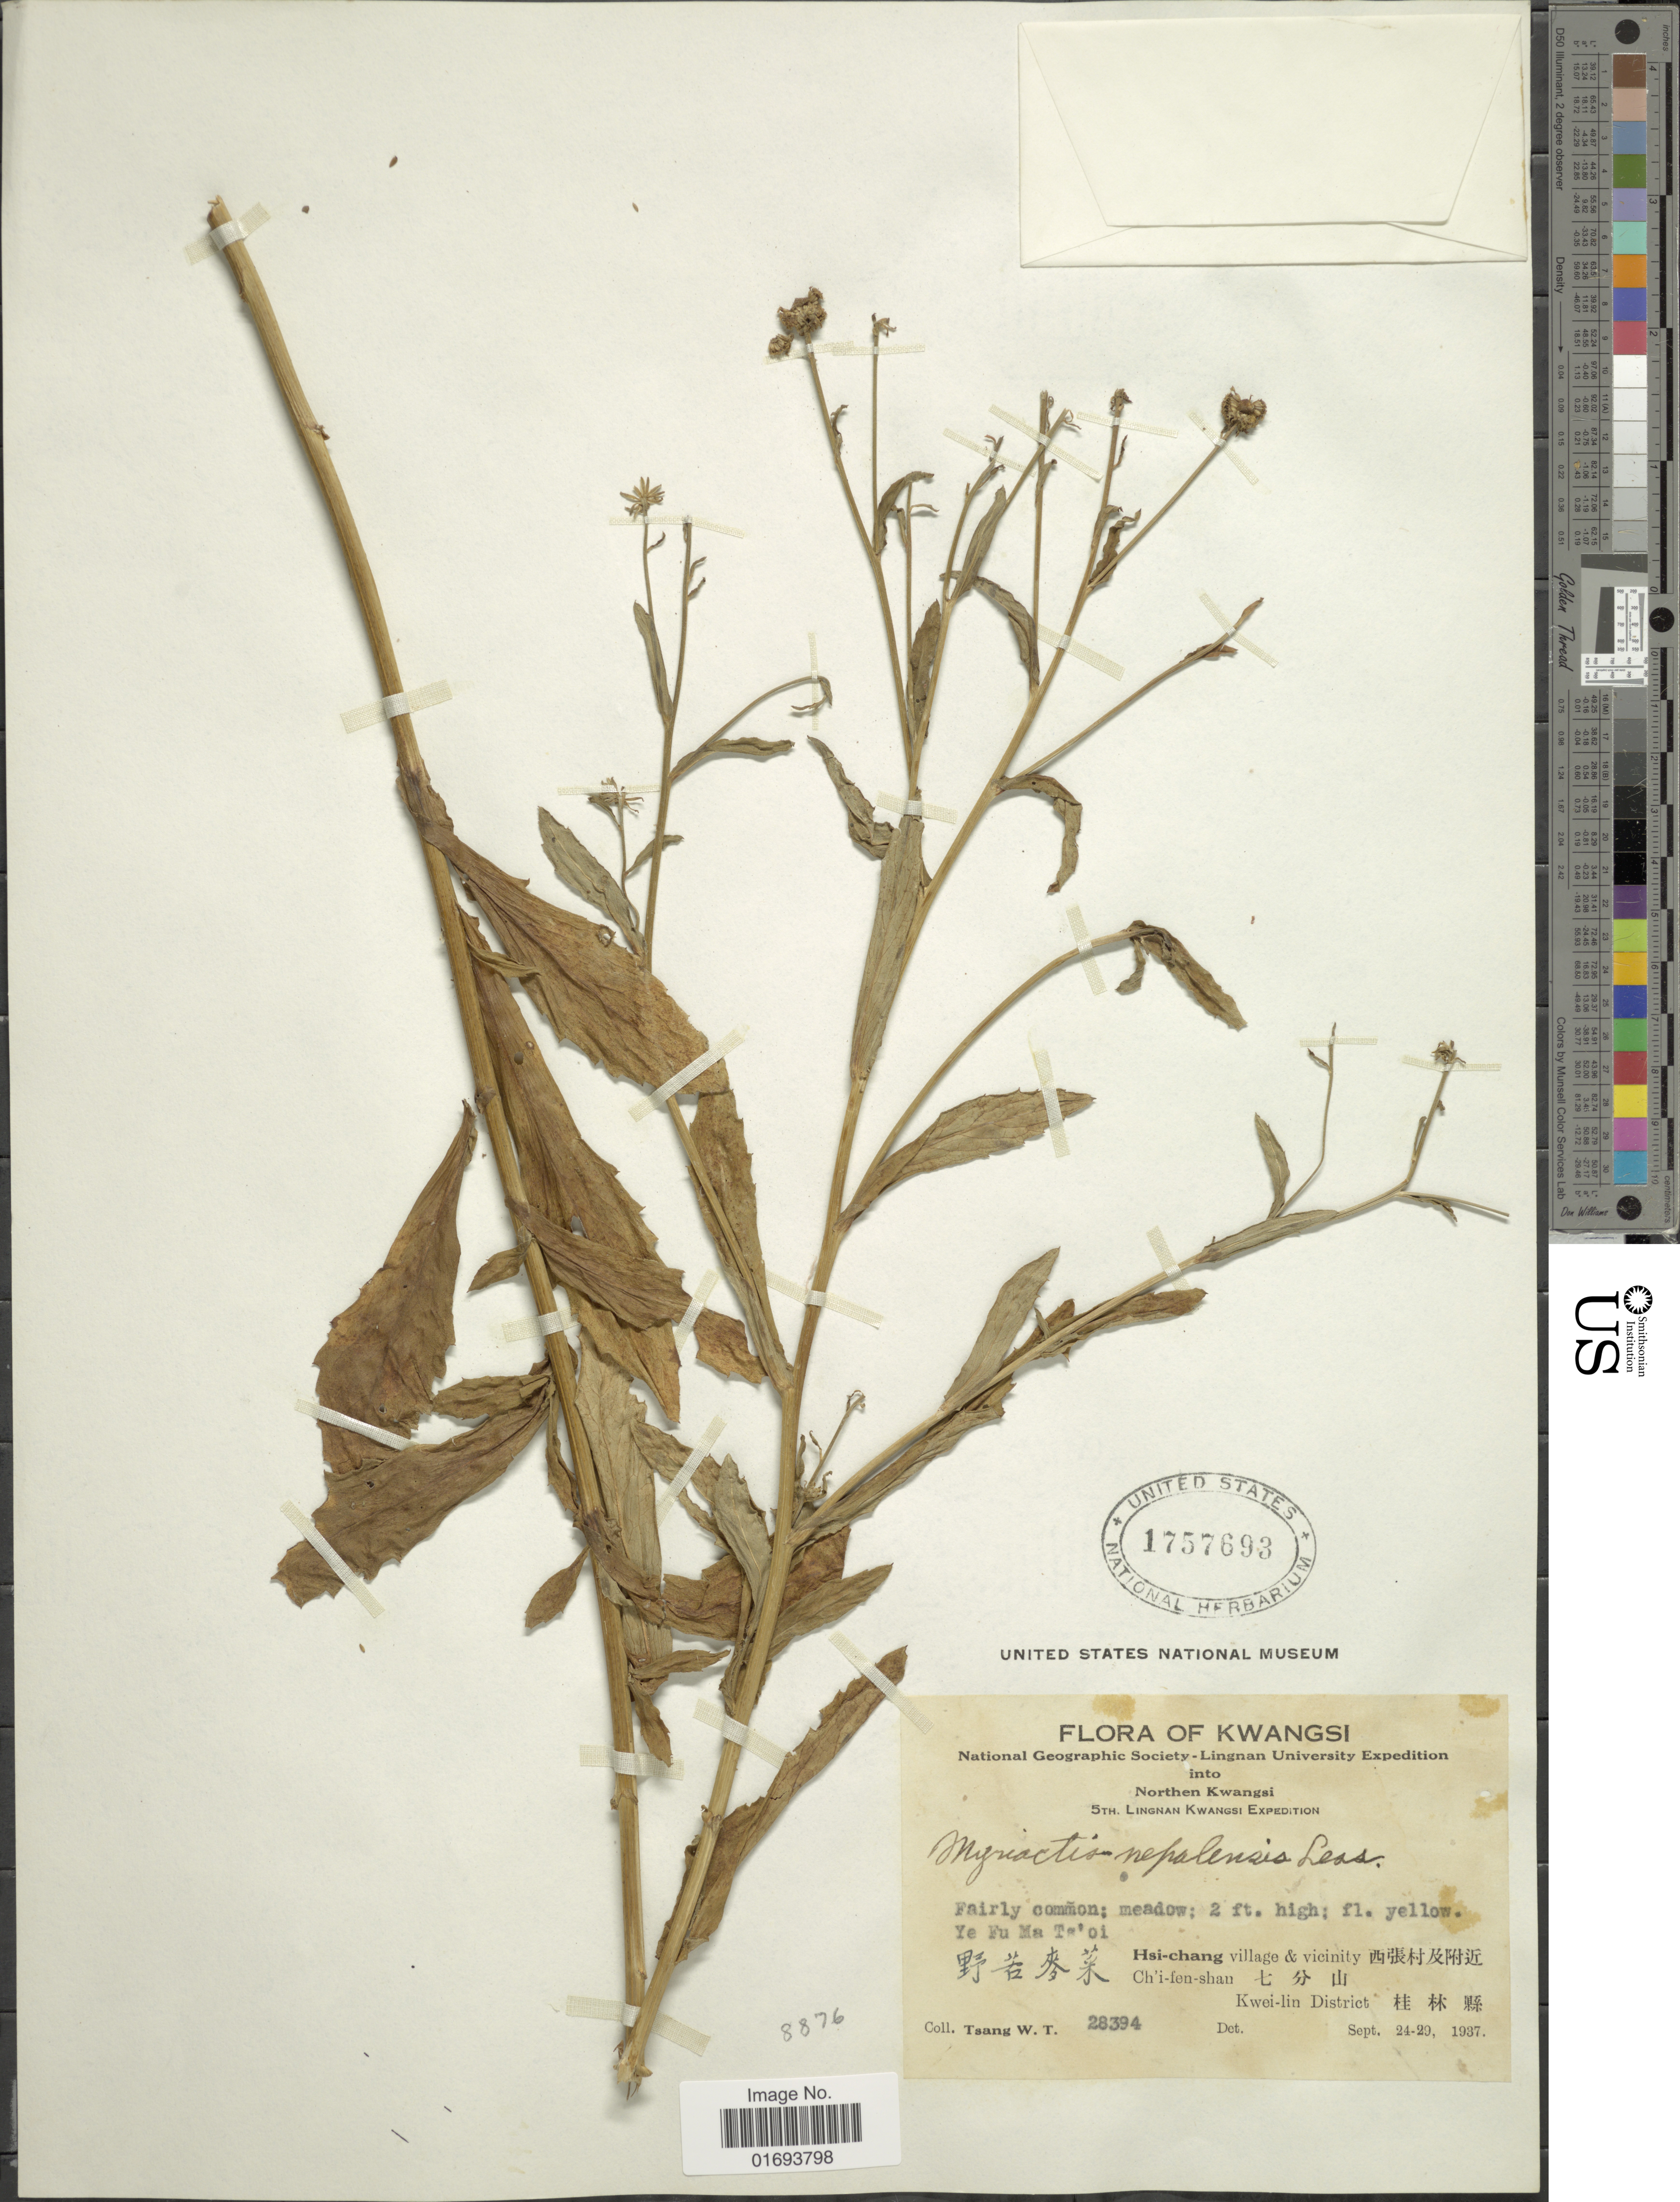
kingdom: Plantae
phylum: Tracheophyta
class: Magnoliopsida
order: Asterales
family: Asteraceae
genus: Myriactis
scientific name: Myriactis nepalensis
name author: Less.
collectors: W. T. Tsang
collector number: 28394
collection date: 1937-09-24/1937-09-29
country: China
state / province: Guangxi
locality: Northern Kwangsi. Ksi-chang village & vicinity Ch'i-fen-shau. Kwei-lin District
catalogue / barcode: US 1757693